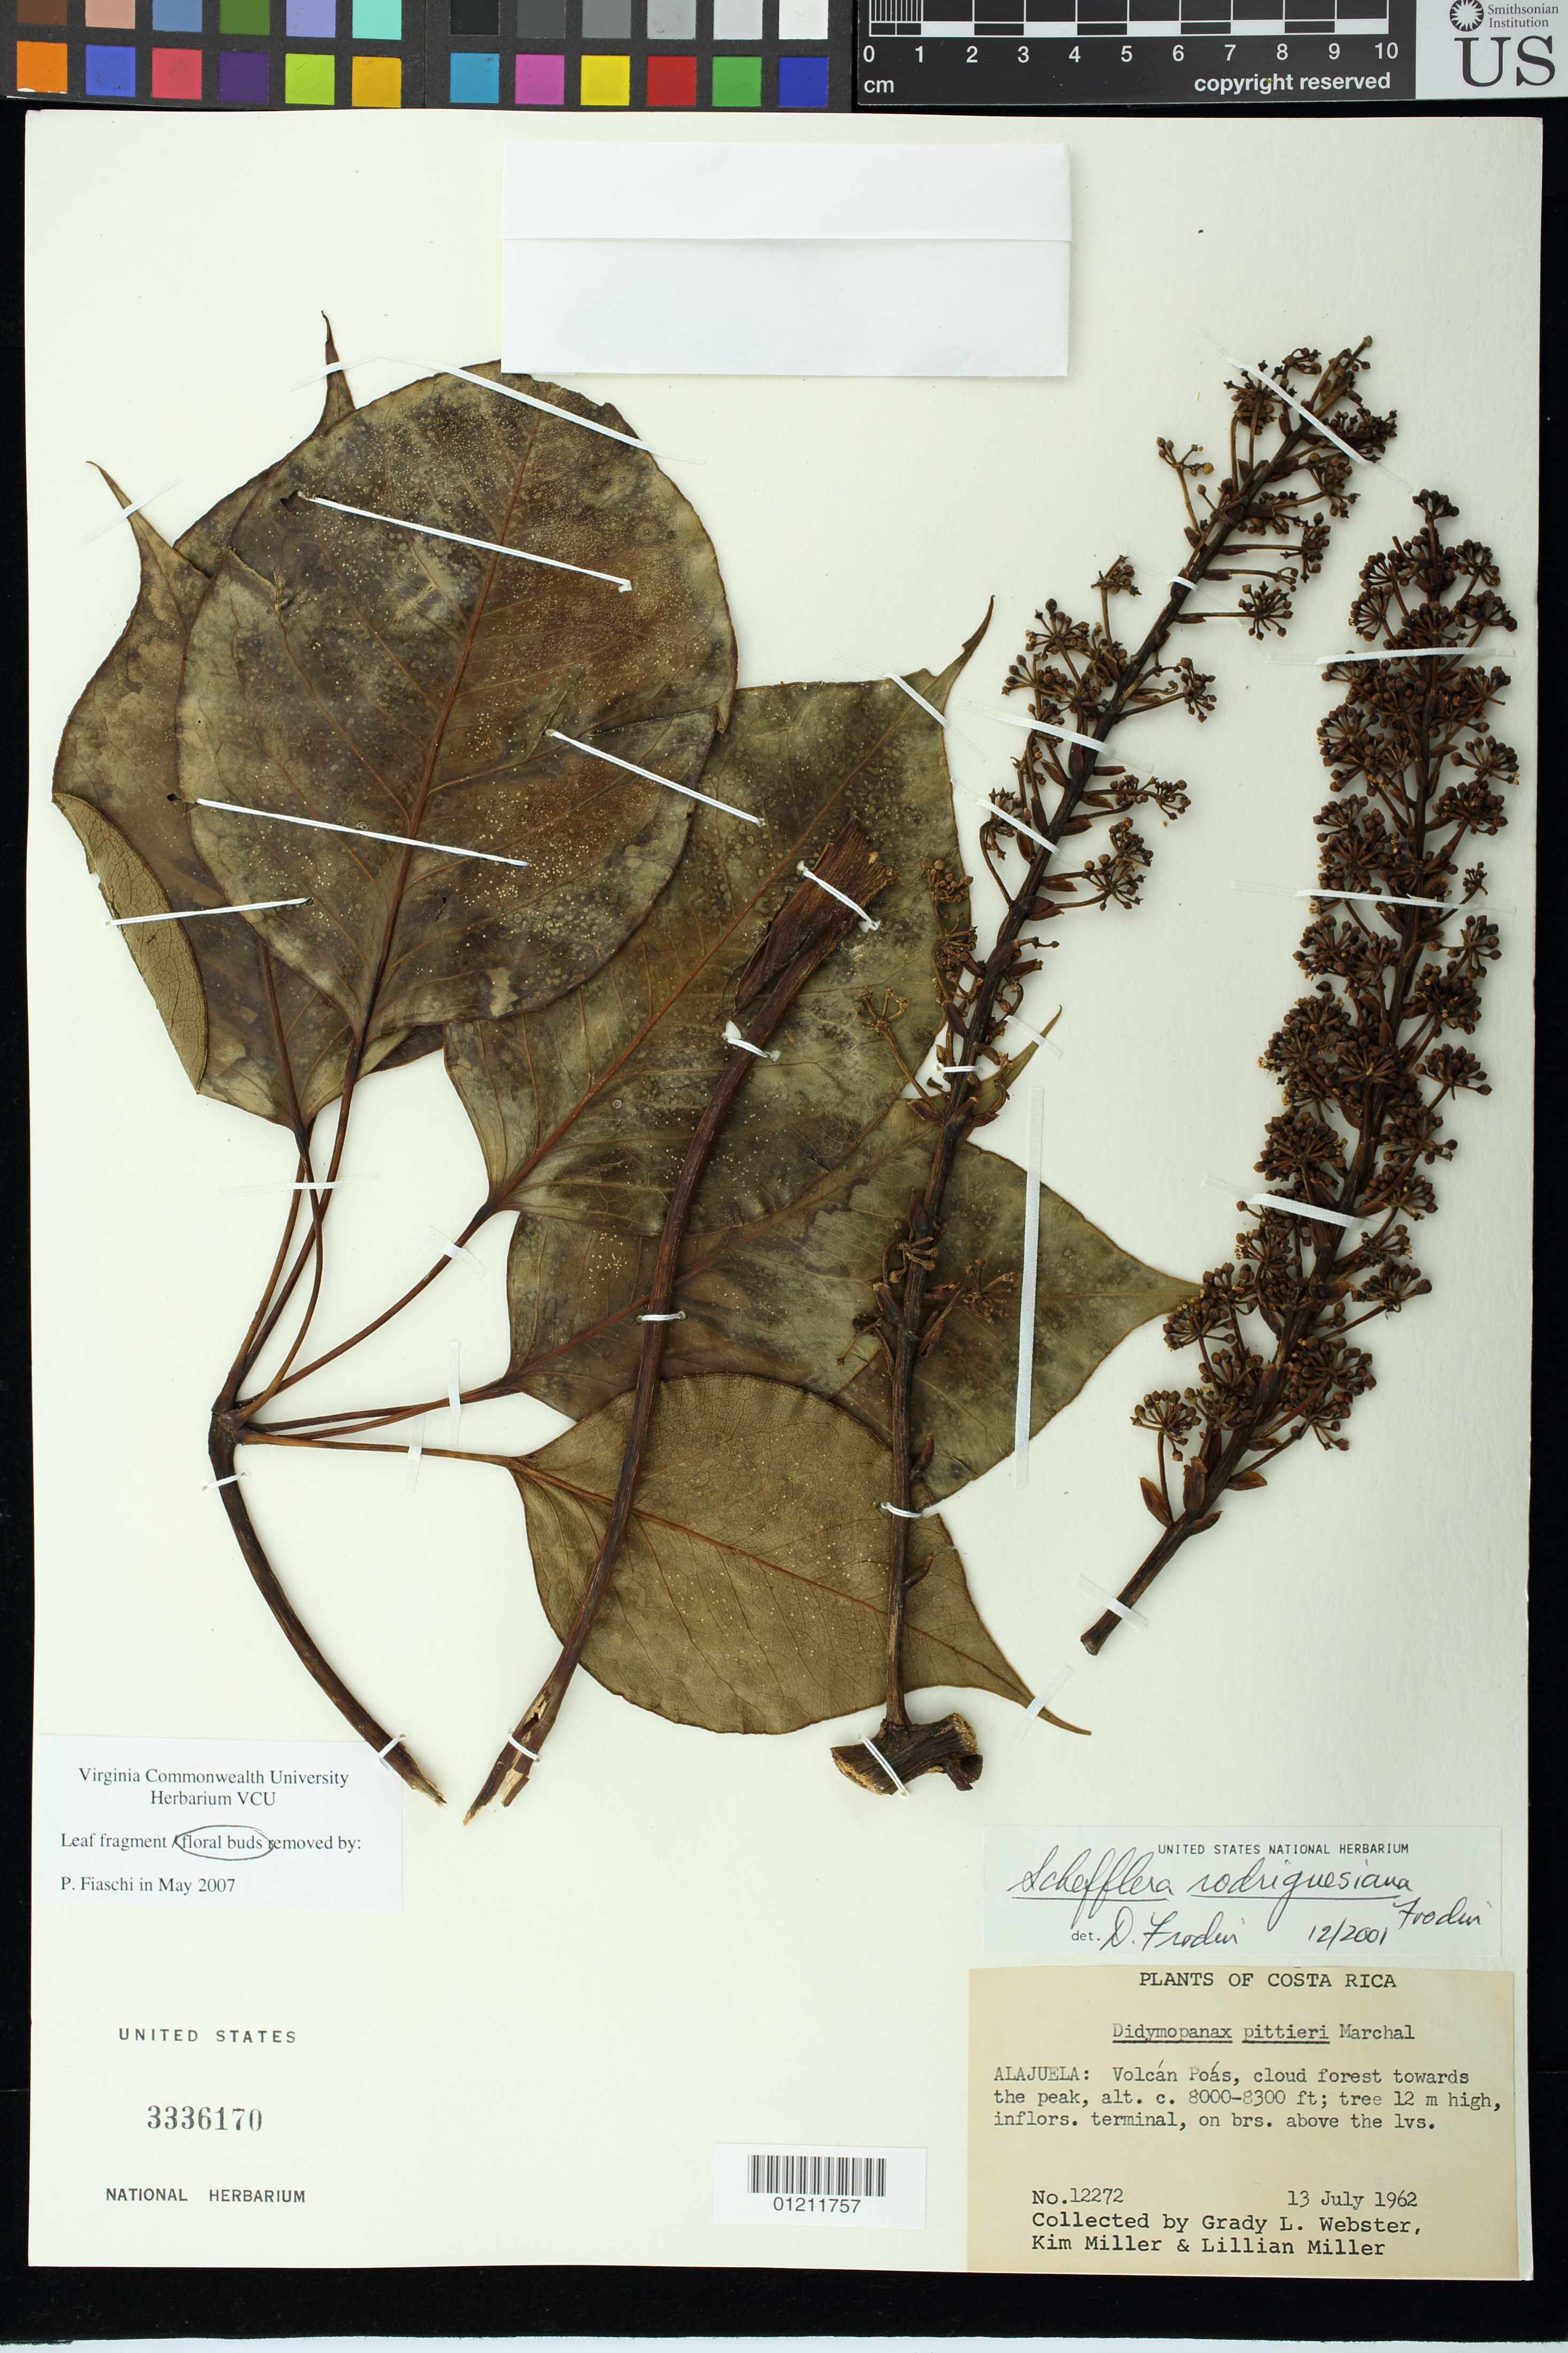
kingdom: Plantae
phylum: Tracheophyta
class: Magnoliopsida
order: Apiales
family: Araliaceae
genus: Schefflera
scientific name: Schefflera rodriguesiana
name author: Frodin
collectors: G. L. Webster, K. I. Miller & L. Miller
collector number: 12272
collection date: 1962-07-13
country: Costa Rica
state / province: Alajuela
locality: Volcán Poas, cloud forest towards the peak.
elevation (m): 2438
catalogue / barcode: US 3336170